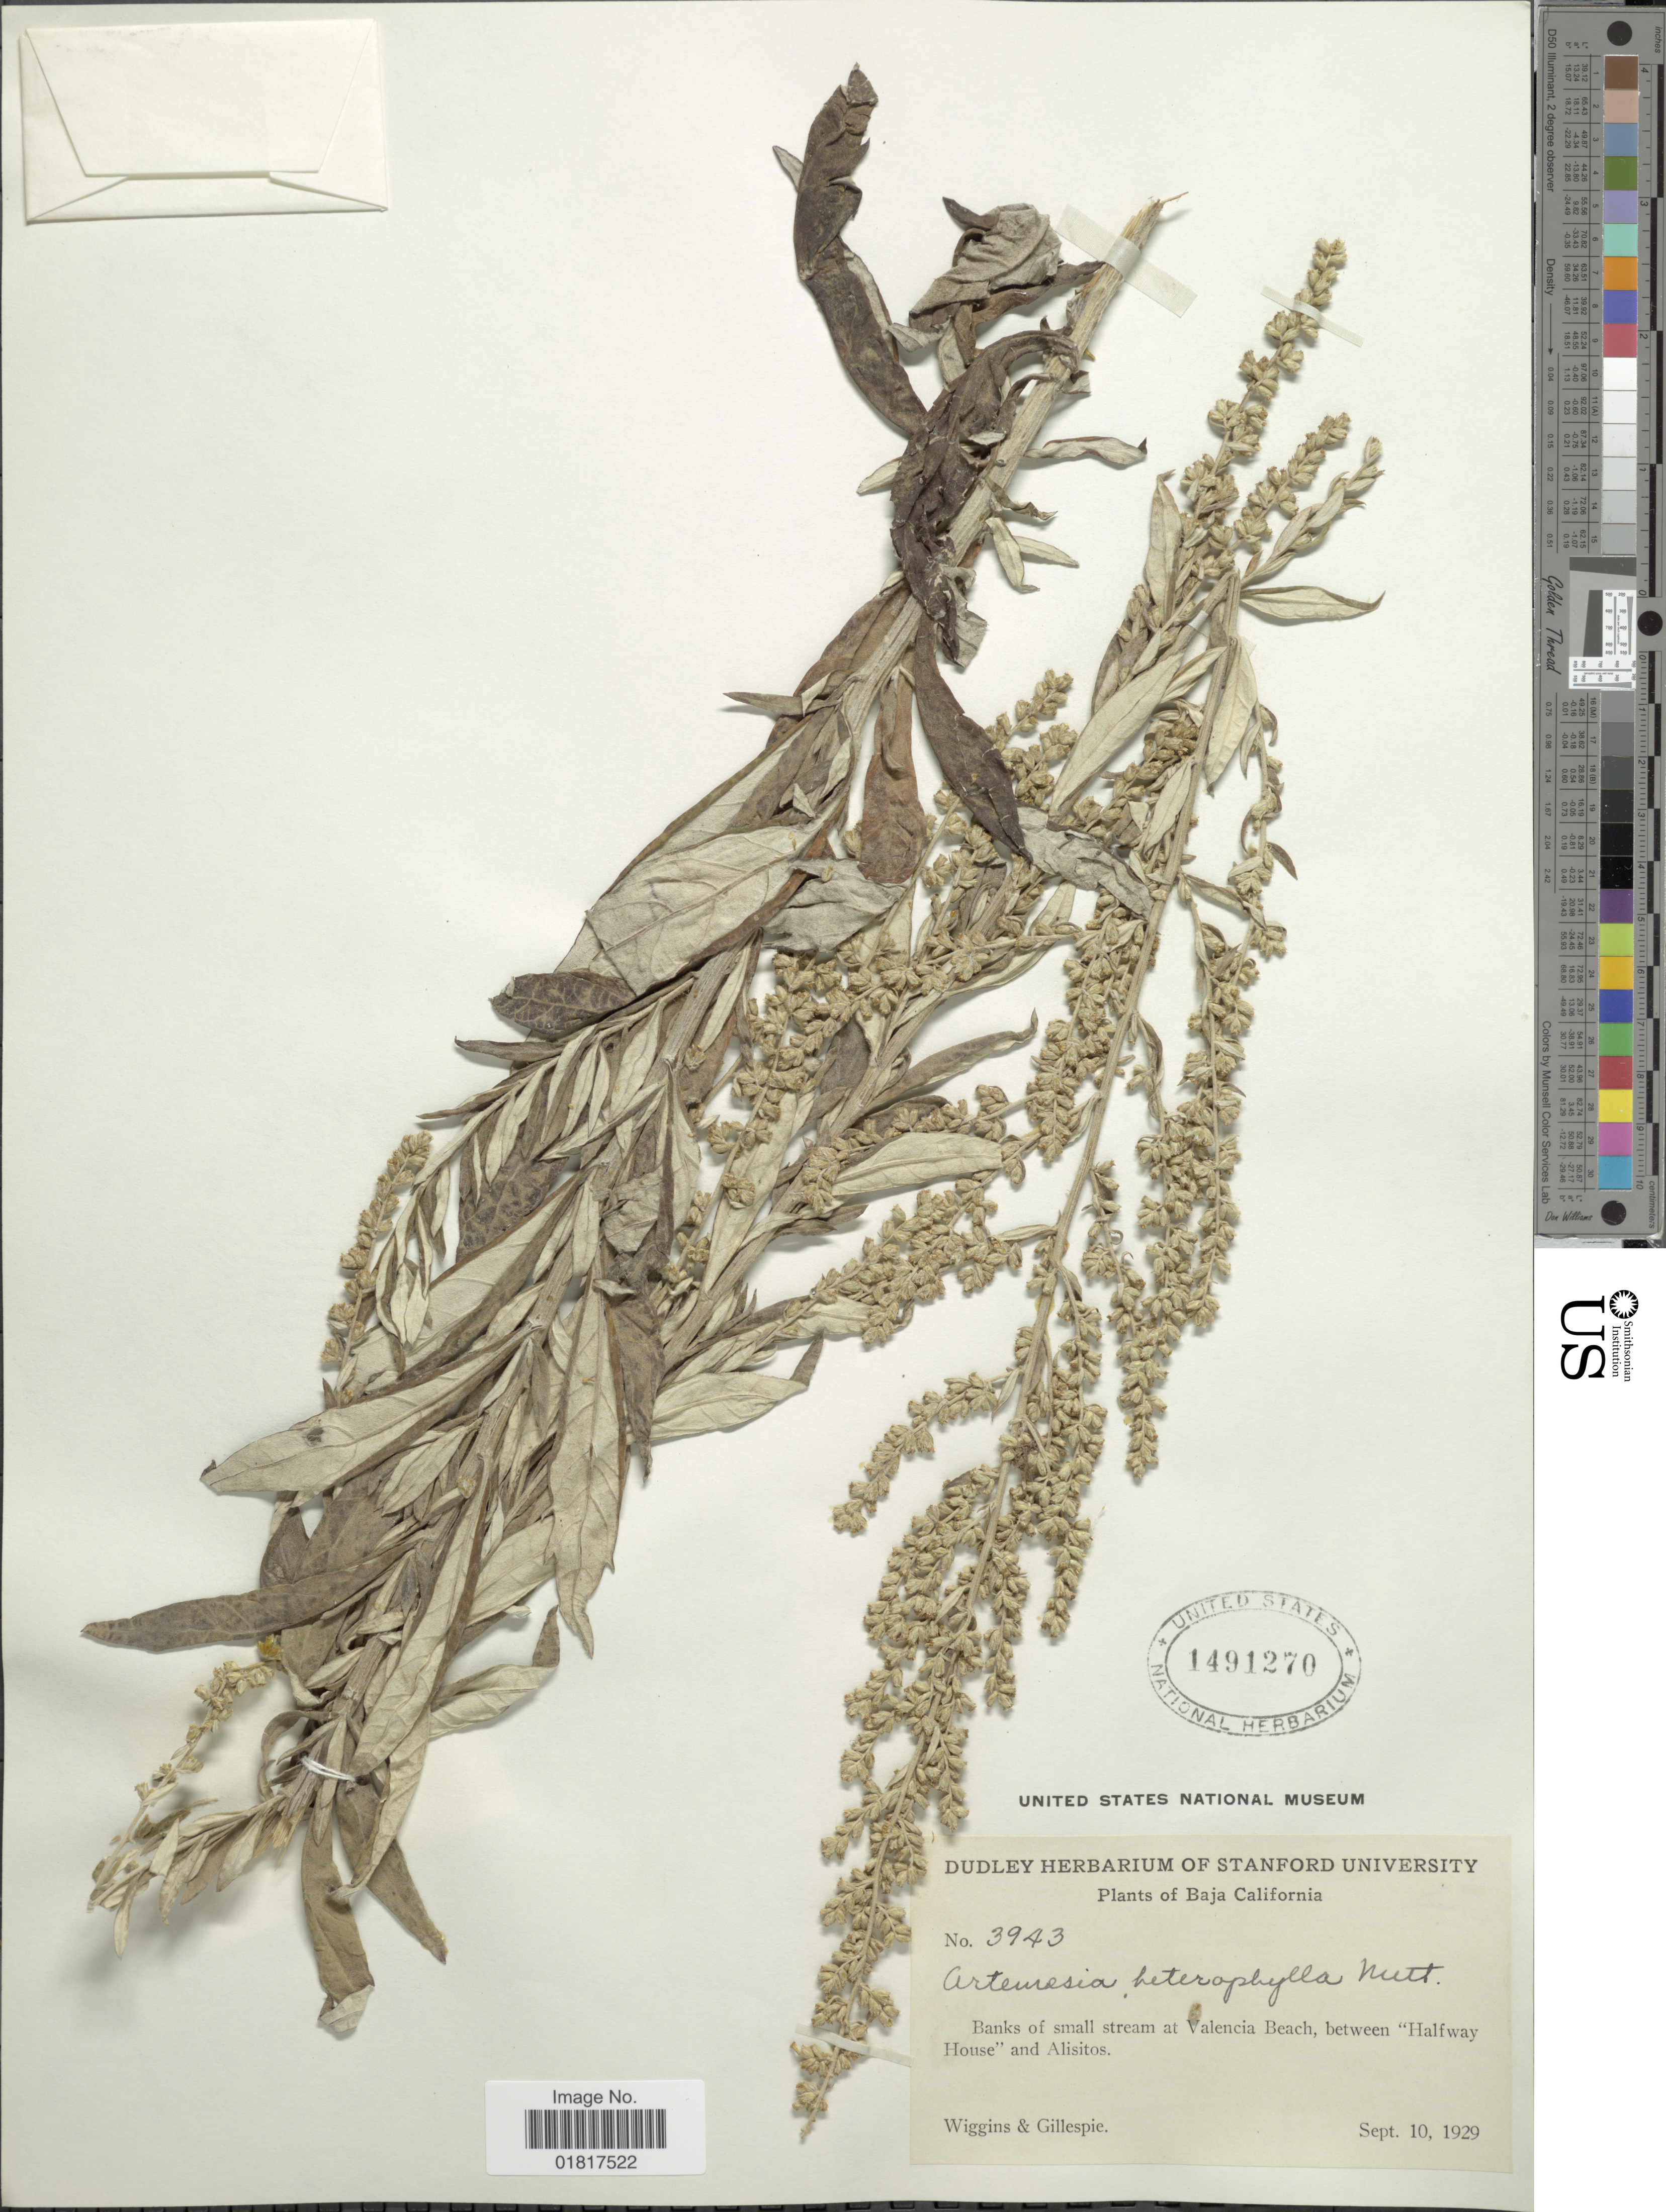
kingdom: Plantae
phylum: Tracheophyta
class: Magnoliopsida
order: Asterales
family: Asteraceae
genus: Artemisia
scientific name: Artemisia heterophylla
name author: Nutt.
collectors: -- Wiggins & -- Gillespie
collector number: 3943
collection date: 1929-09-10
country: Mexico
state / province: Baja California Norte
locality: Banks of small stream at Valencia Beach, between 'Halfway House' and Alisitos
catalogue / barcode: US 1491270